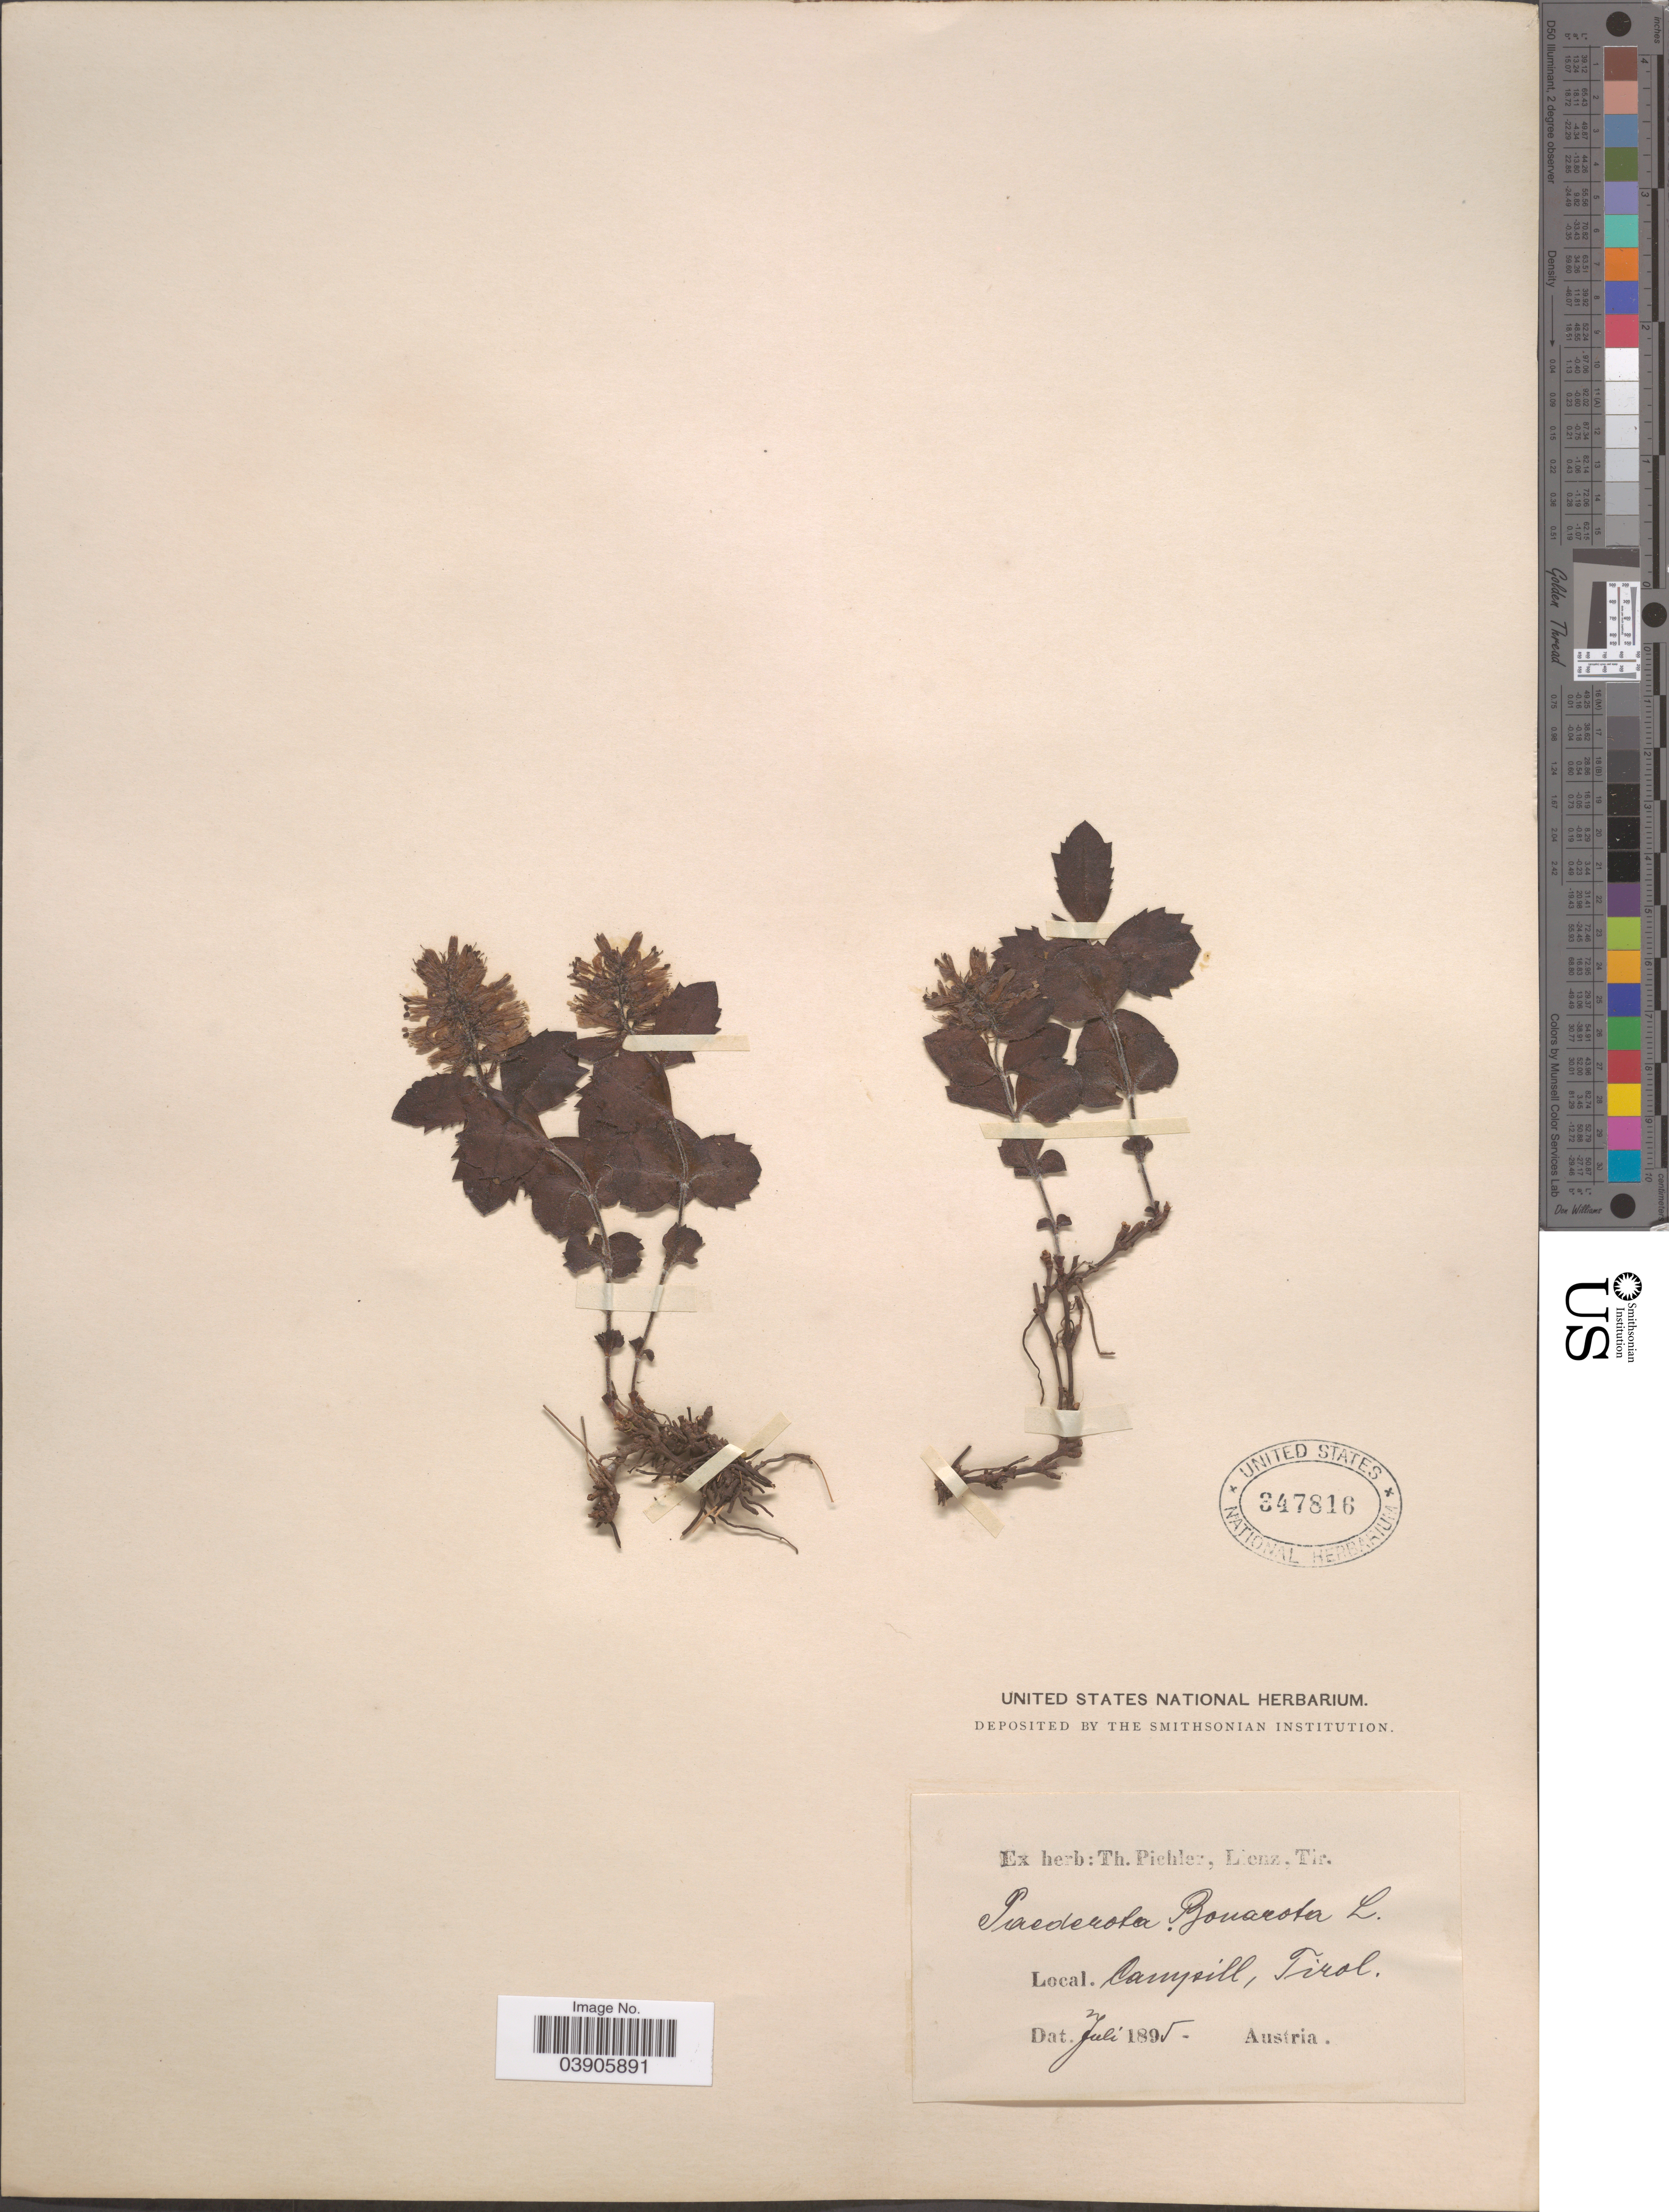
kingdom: Plantae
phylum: Tracheophyta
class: Magnoliopsida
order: Lamiales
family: Plantaginaceae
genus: Paederota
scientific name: Paederota bonarota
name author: (L.) L.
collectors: ex herb. T. Pichler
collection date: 1895-07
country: Austria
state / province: Tirol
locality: Camysill [interpreted].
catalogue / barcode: US 347816